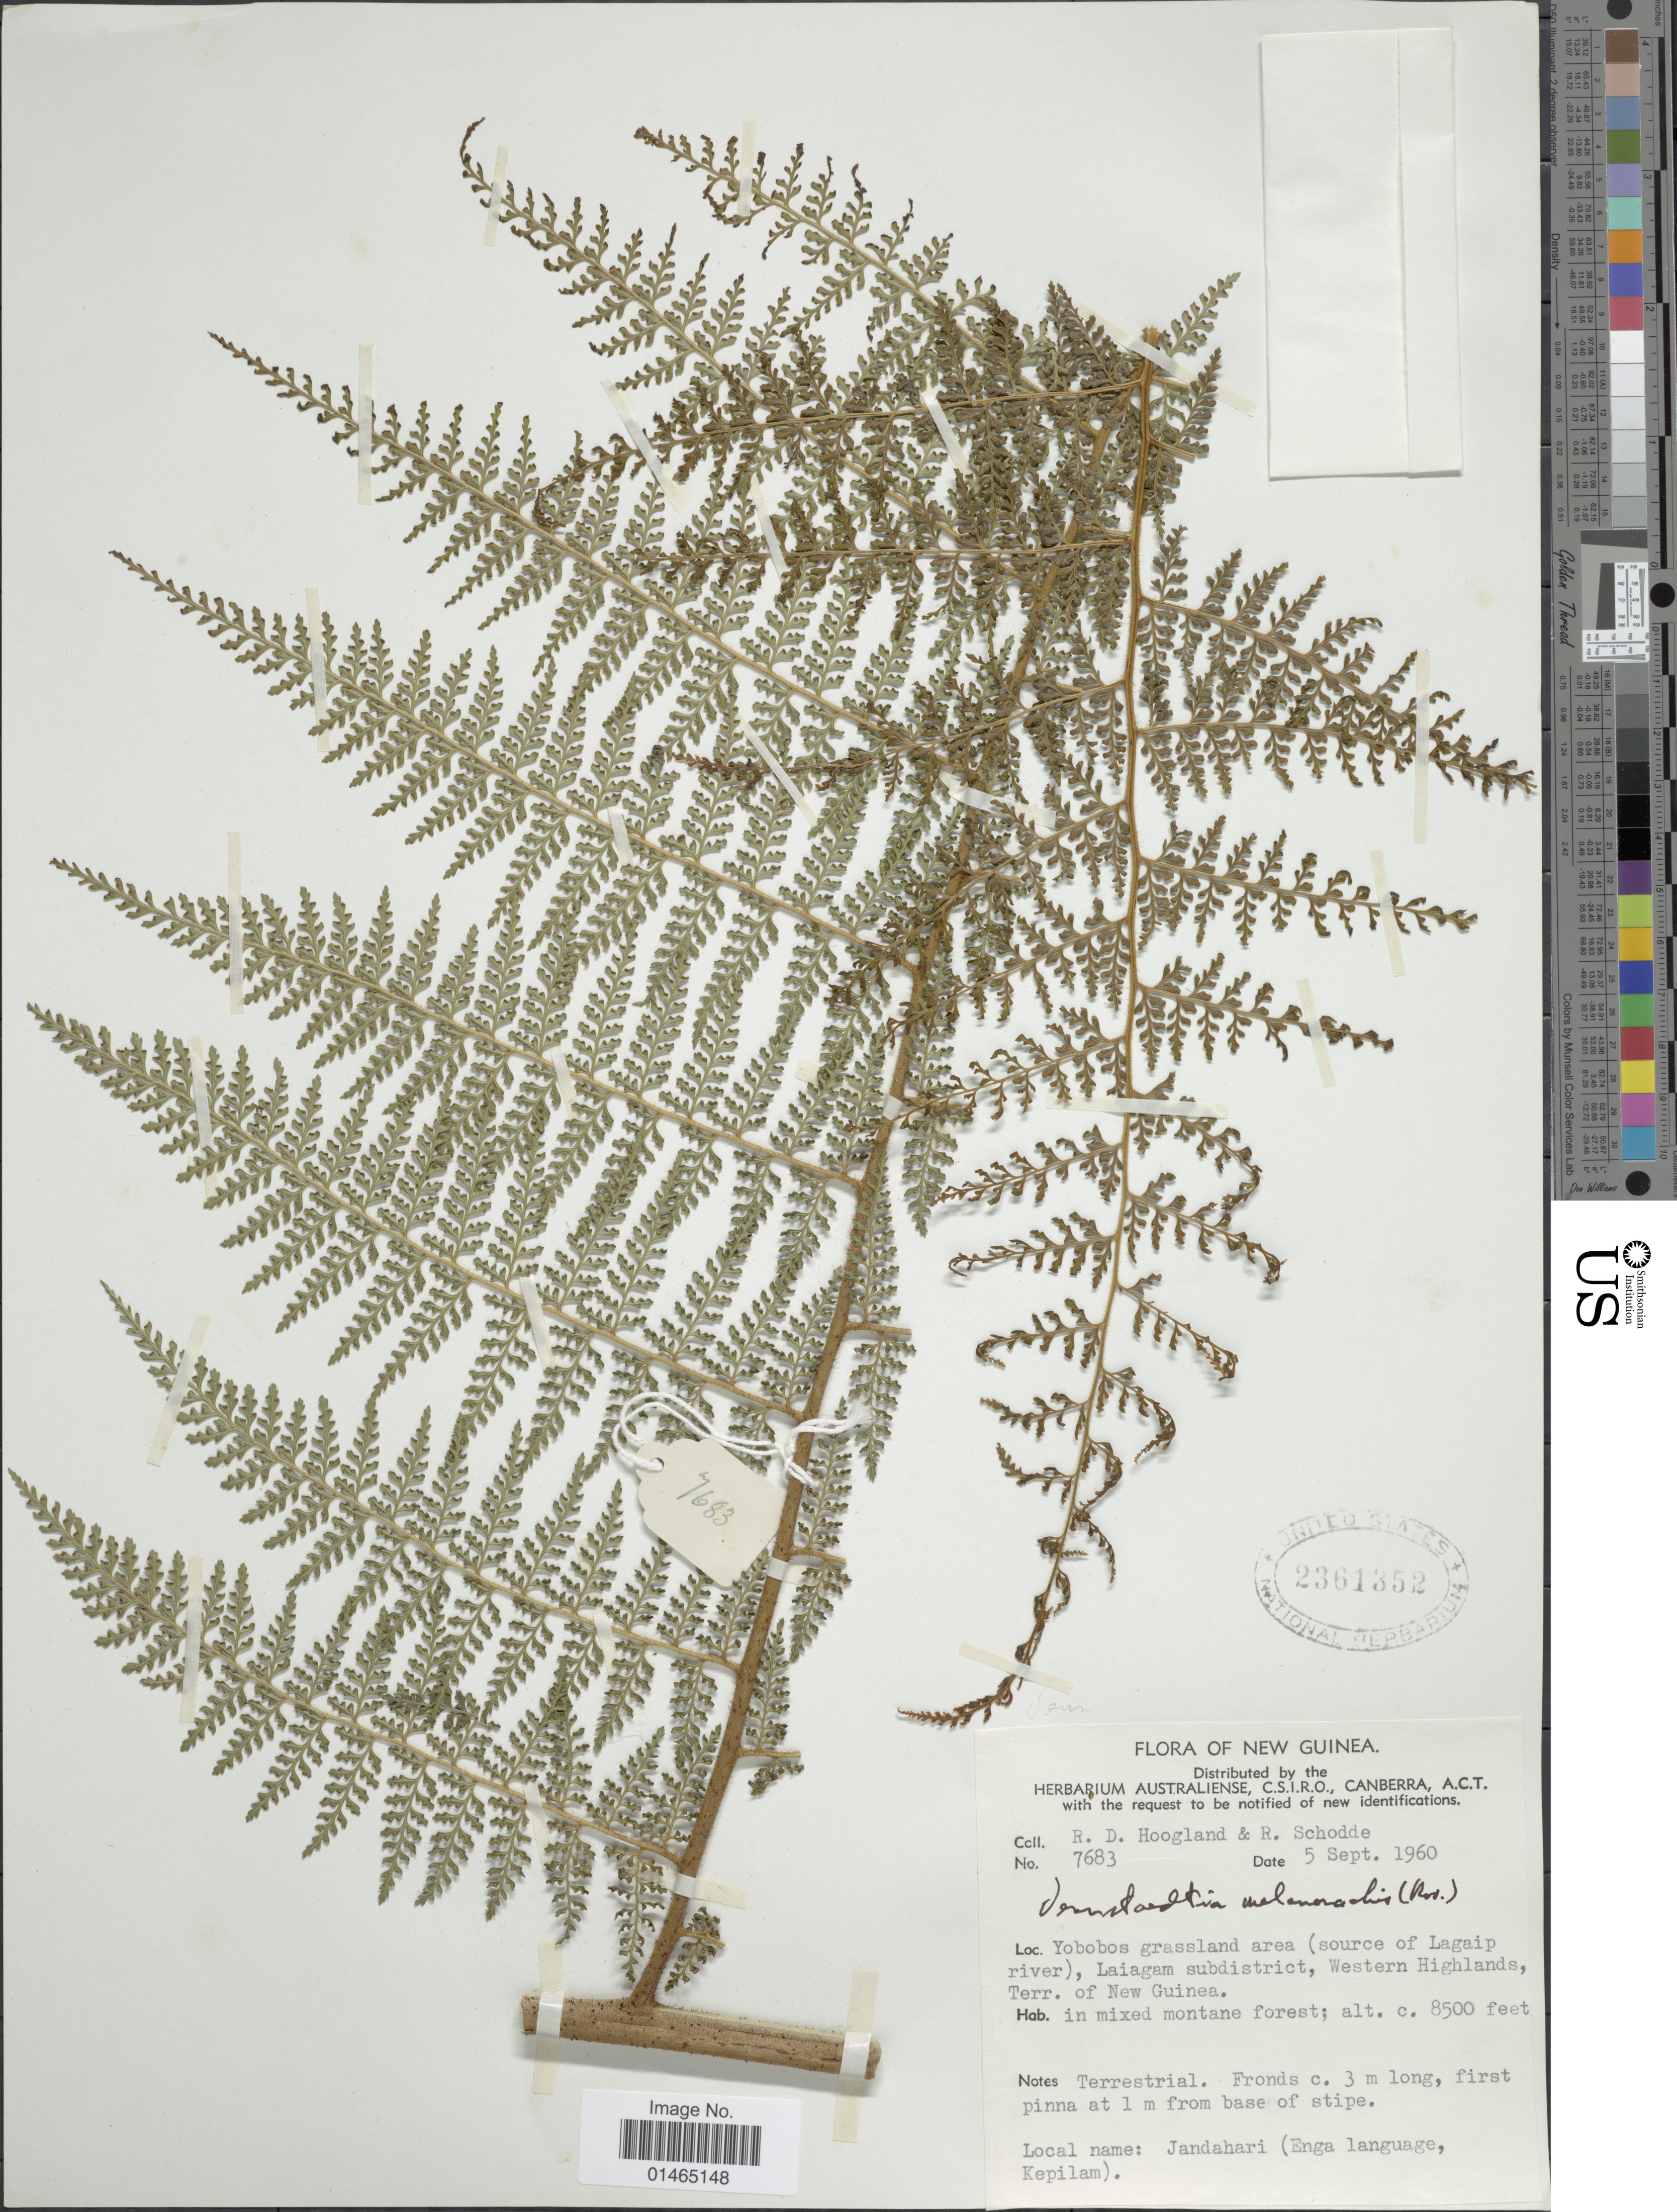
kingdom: Plantae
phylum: Tracheophyta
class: Polypodiopsida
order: Polypodiales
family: Dennstaedtiaceae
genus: Dennstaedtia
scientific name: Dennstaedtia melanorachis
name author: Rosenst.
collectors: R. D. Hoogland & R. Schodde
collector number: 7683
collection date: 1960-09-05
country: Papua New Guinea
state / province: Western Highlands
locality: Yobobos grassland area (source of Lagaip river), Laiagam subdistrict, Terr. of New Guinea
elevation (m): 2591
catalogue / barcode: US 2361352